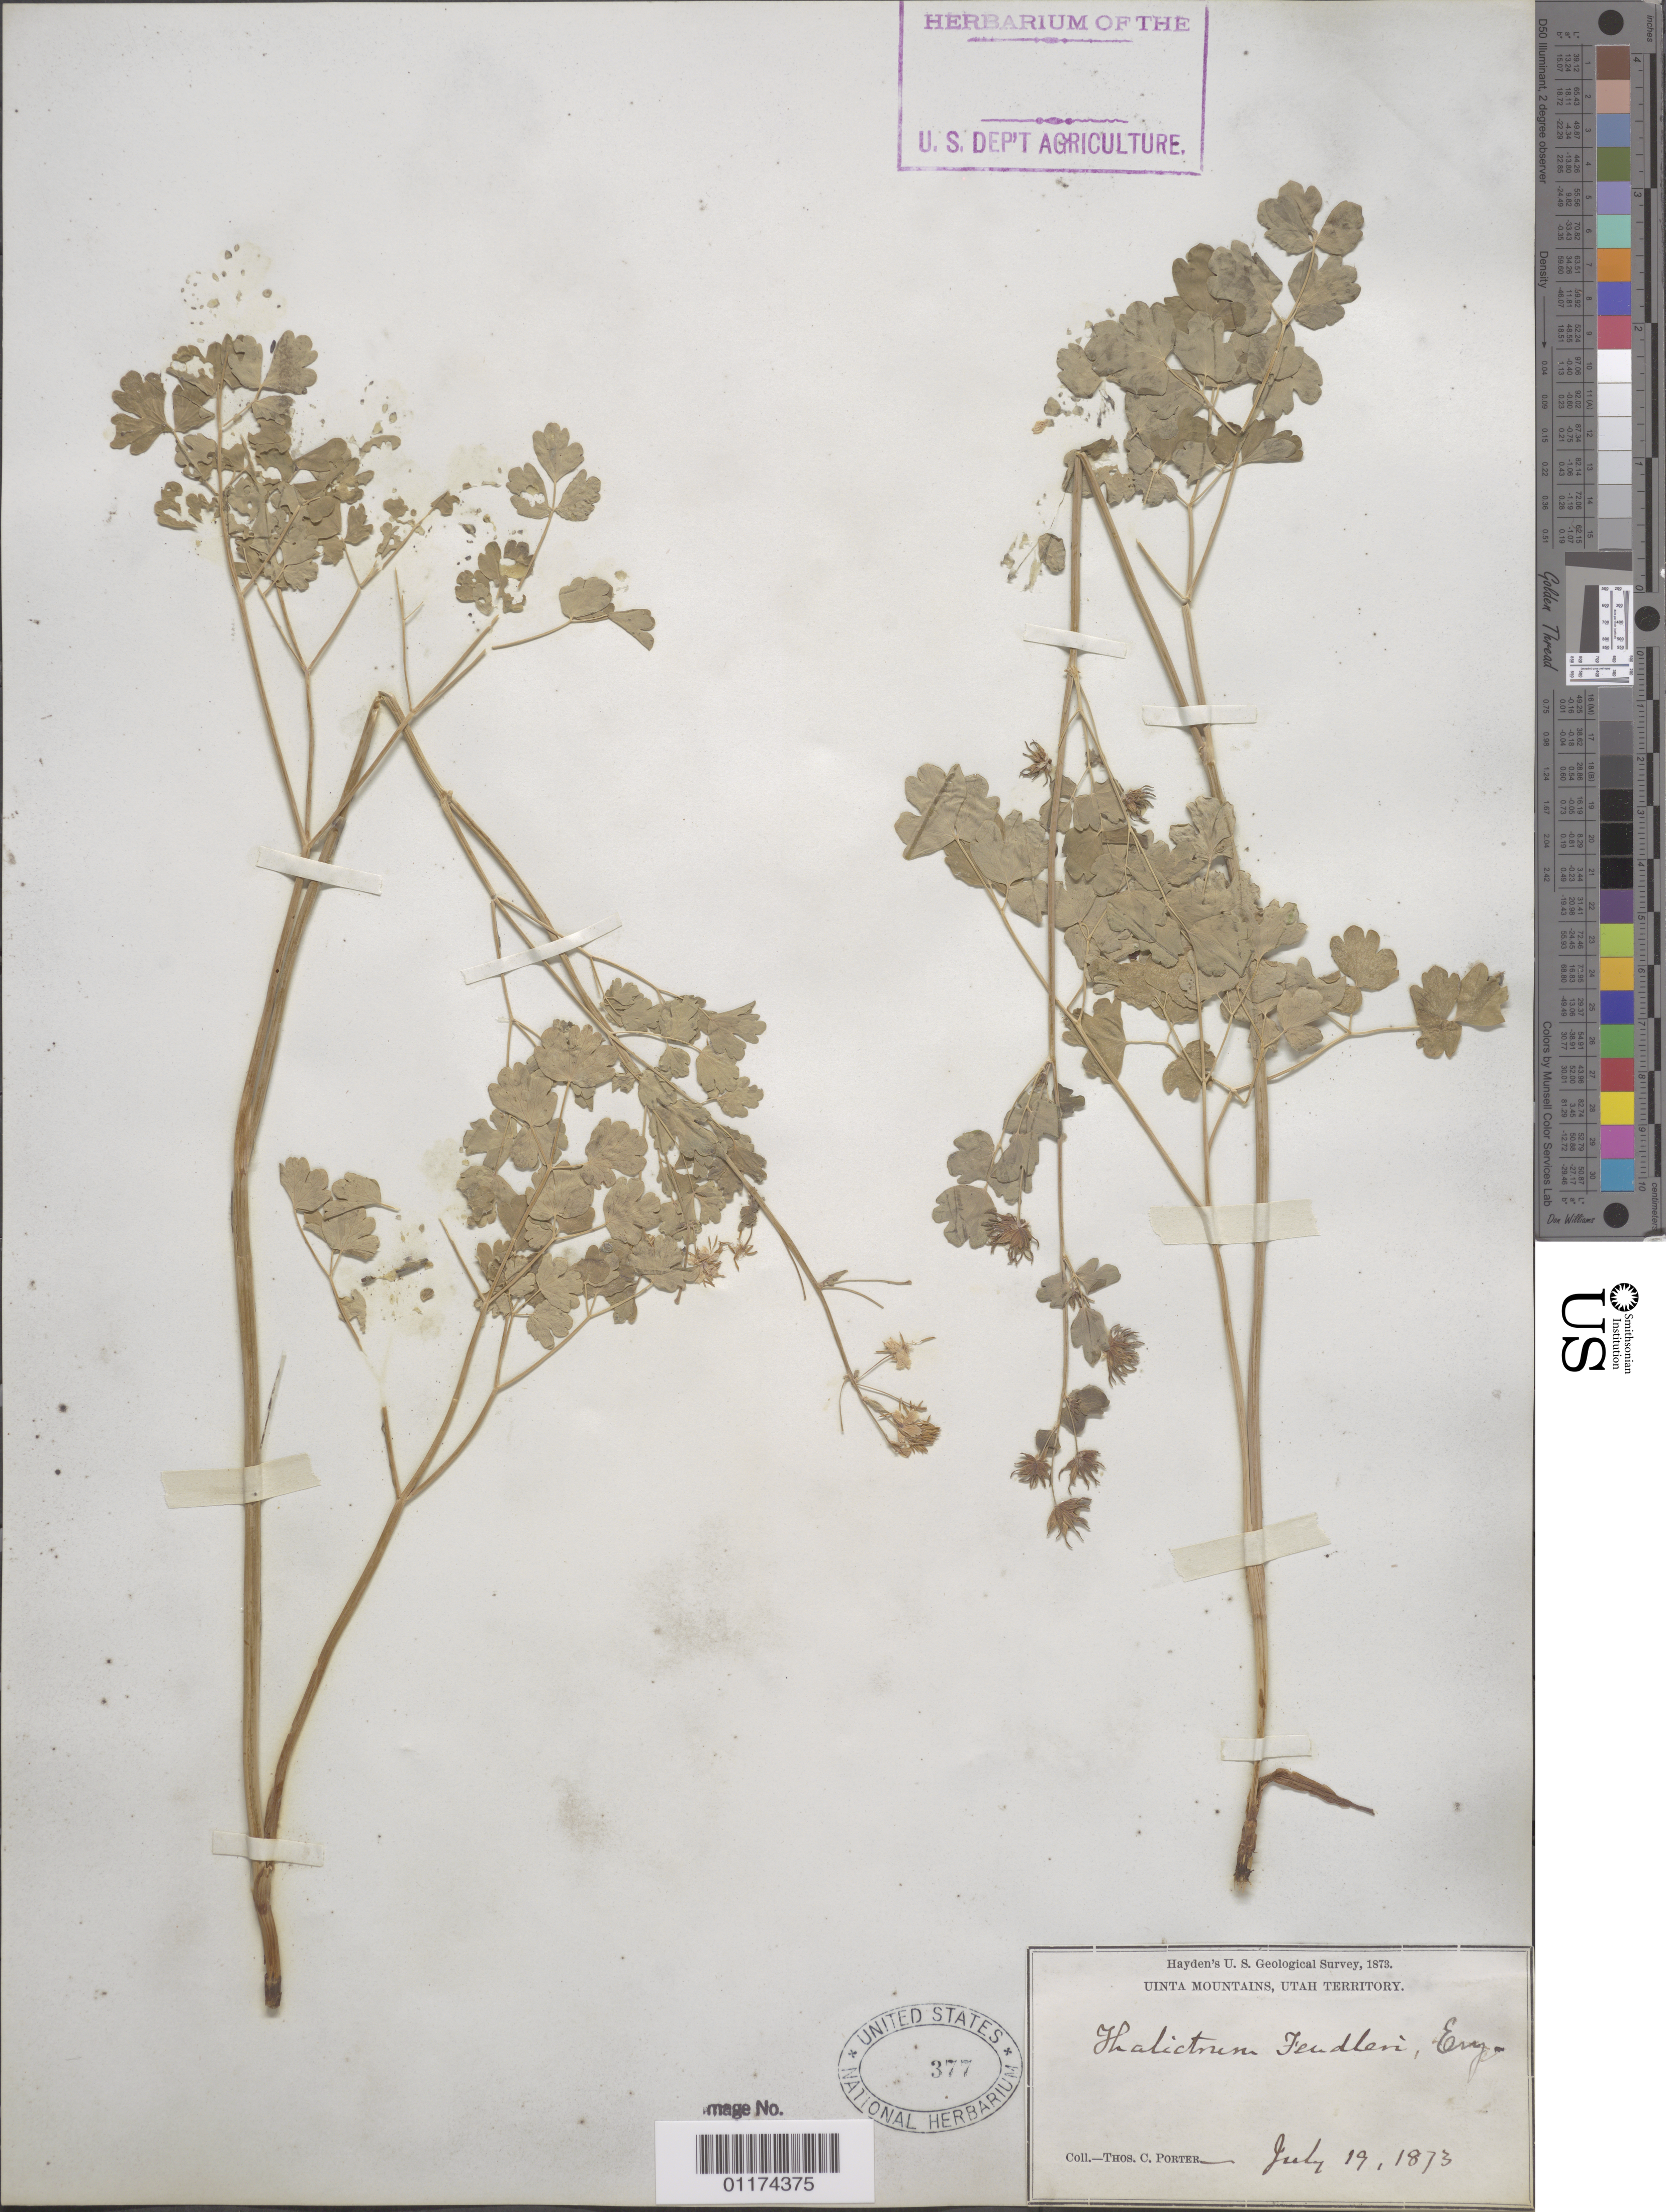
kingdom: Plantae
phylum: Tracheophyta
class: Magnoliopsida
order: Ranunculales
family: Ranunculaceae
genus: Thalictrum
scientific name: Thalictrum fendleri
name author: Engelm. ex A. Gray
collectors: T. C. Porter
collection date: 1873-07-19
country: United States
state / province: Utah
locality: Uinta Mountains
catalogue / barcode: US 377